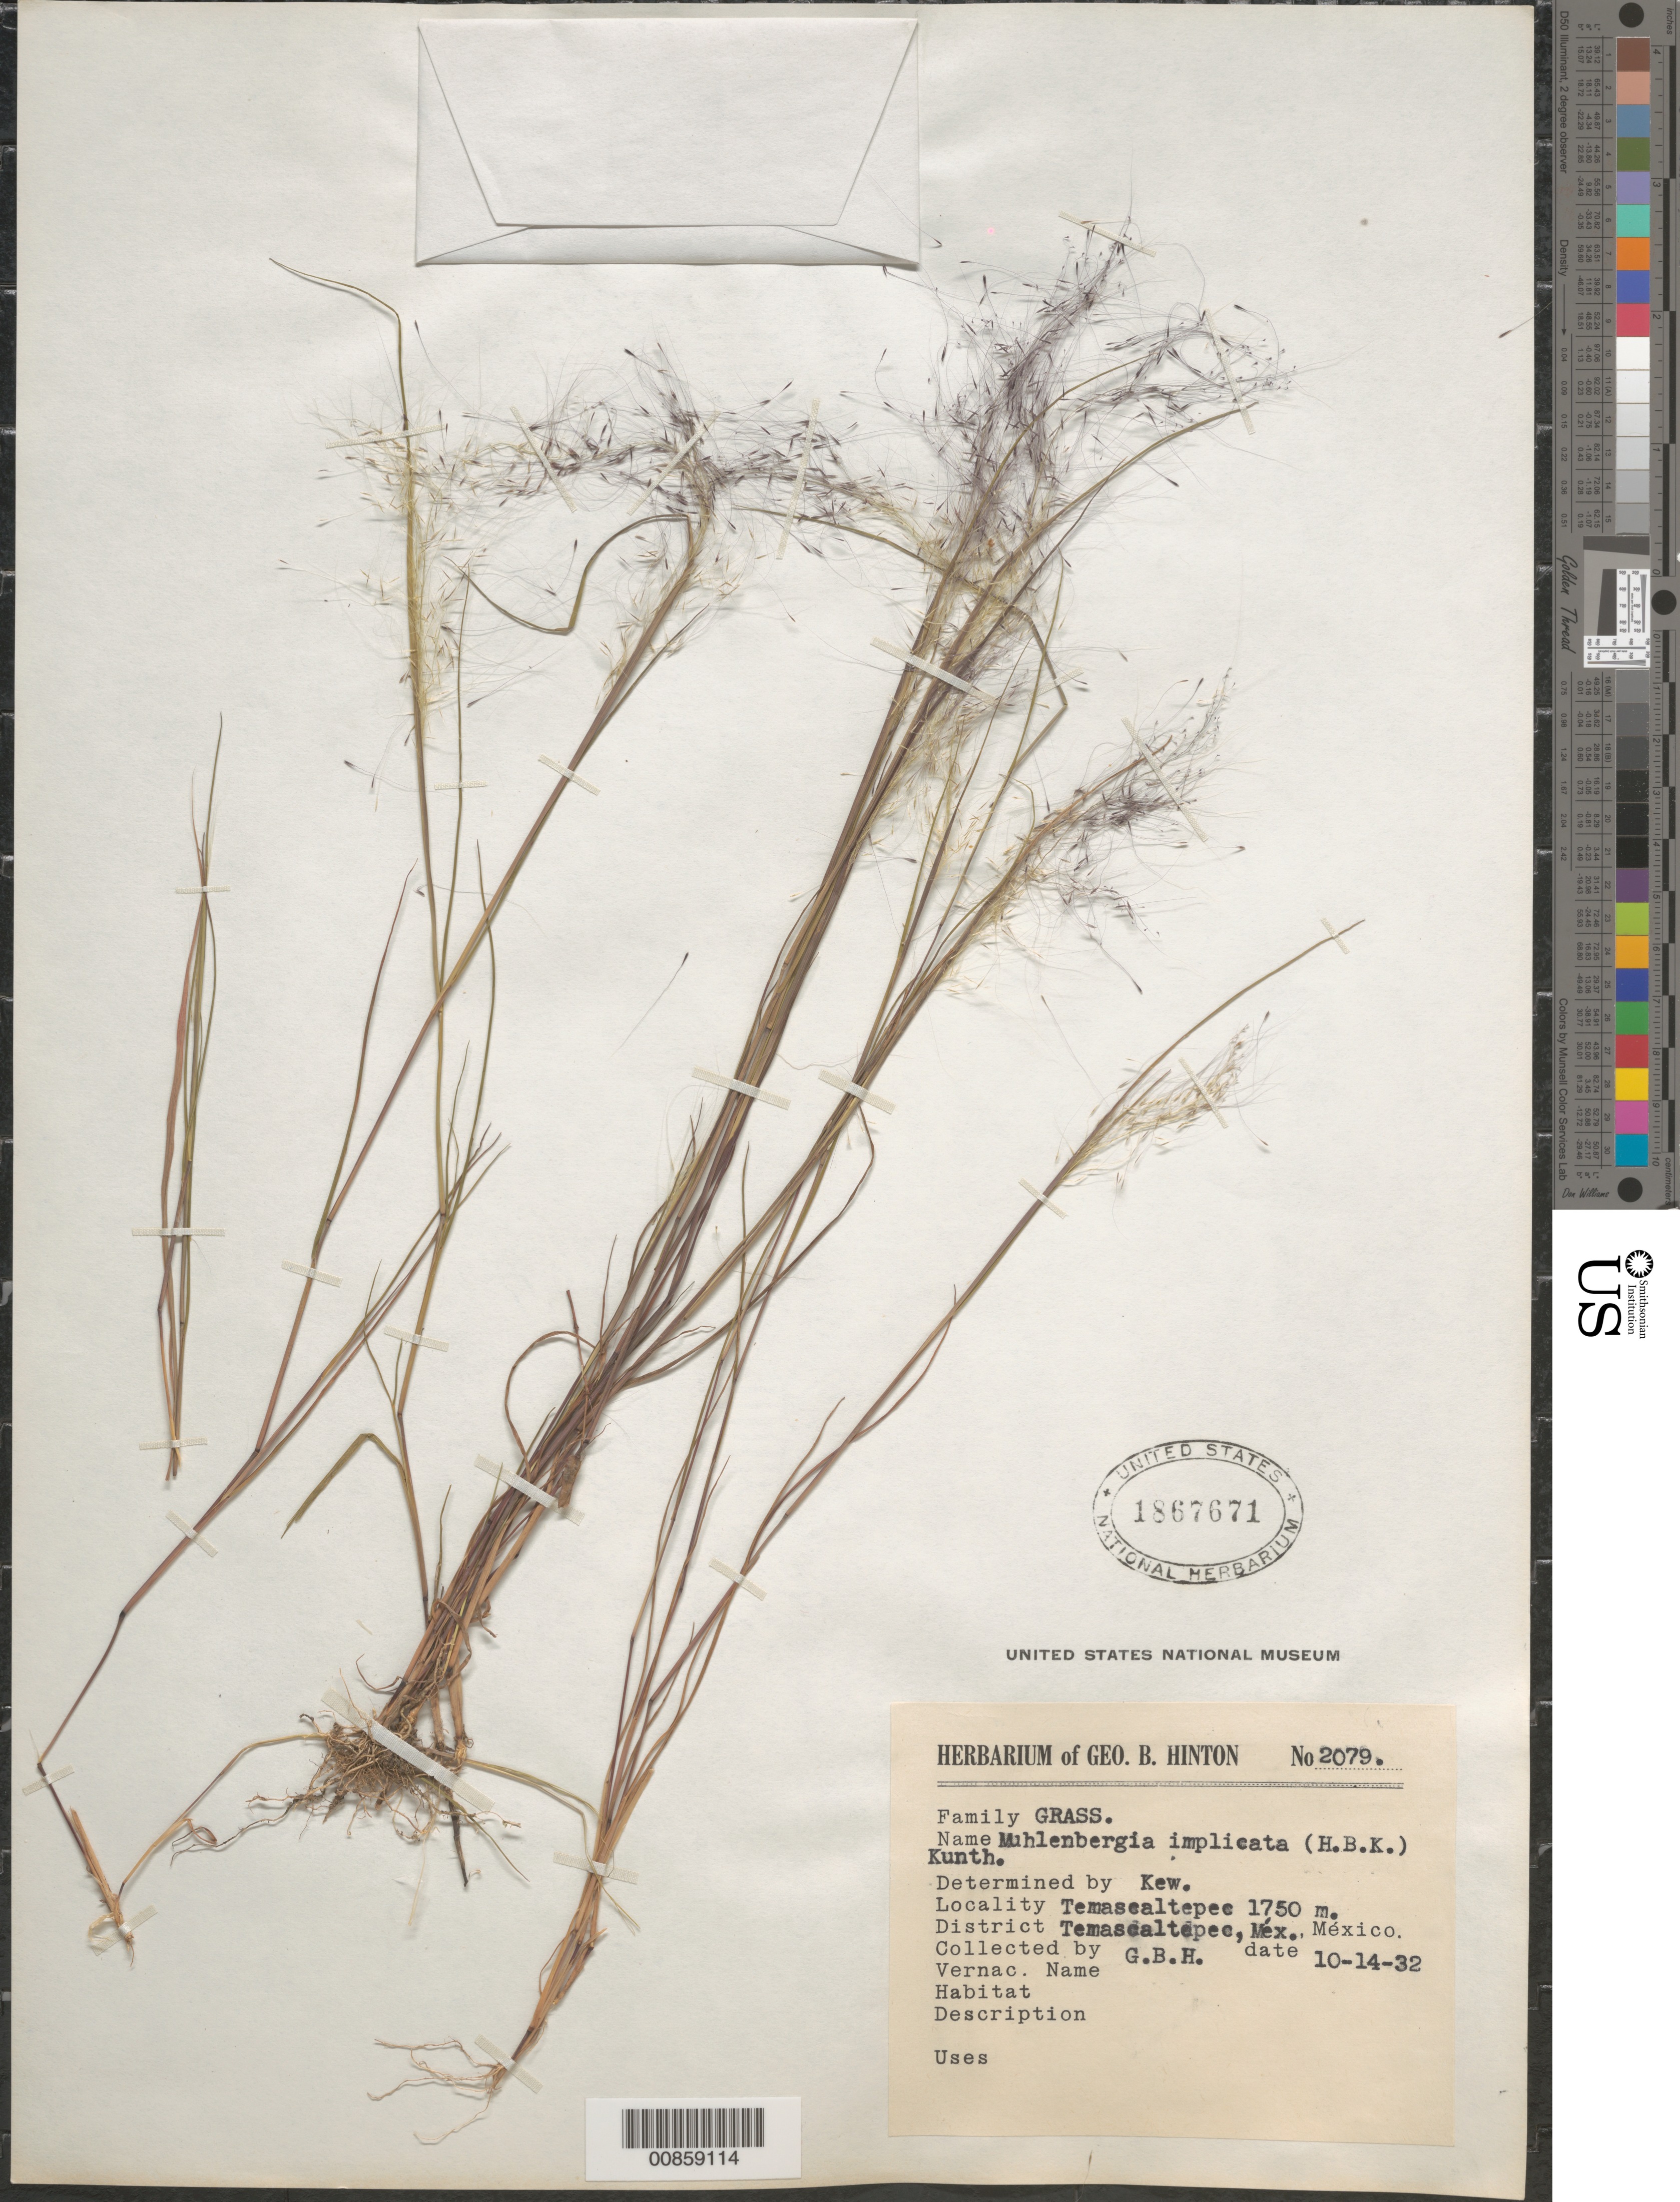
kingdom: Plantae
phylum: Tracheophyta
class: Liliopsida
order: Poales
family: Poaceae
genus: Muhlenbergia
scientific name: Muhlenbergia implicata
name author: (Kunth) Trin.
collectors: G. B. Hinton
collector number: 2079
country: Mexico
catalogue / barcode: US 1867671